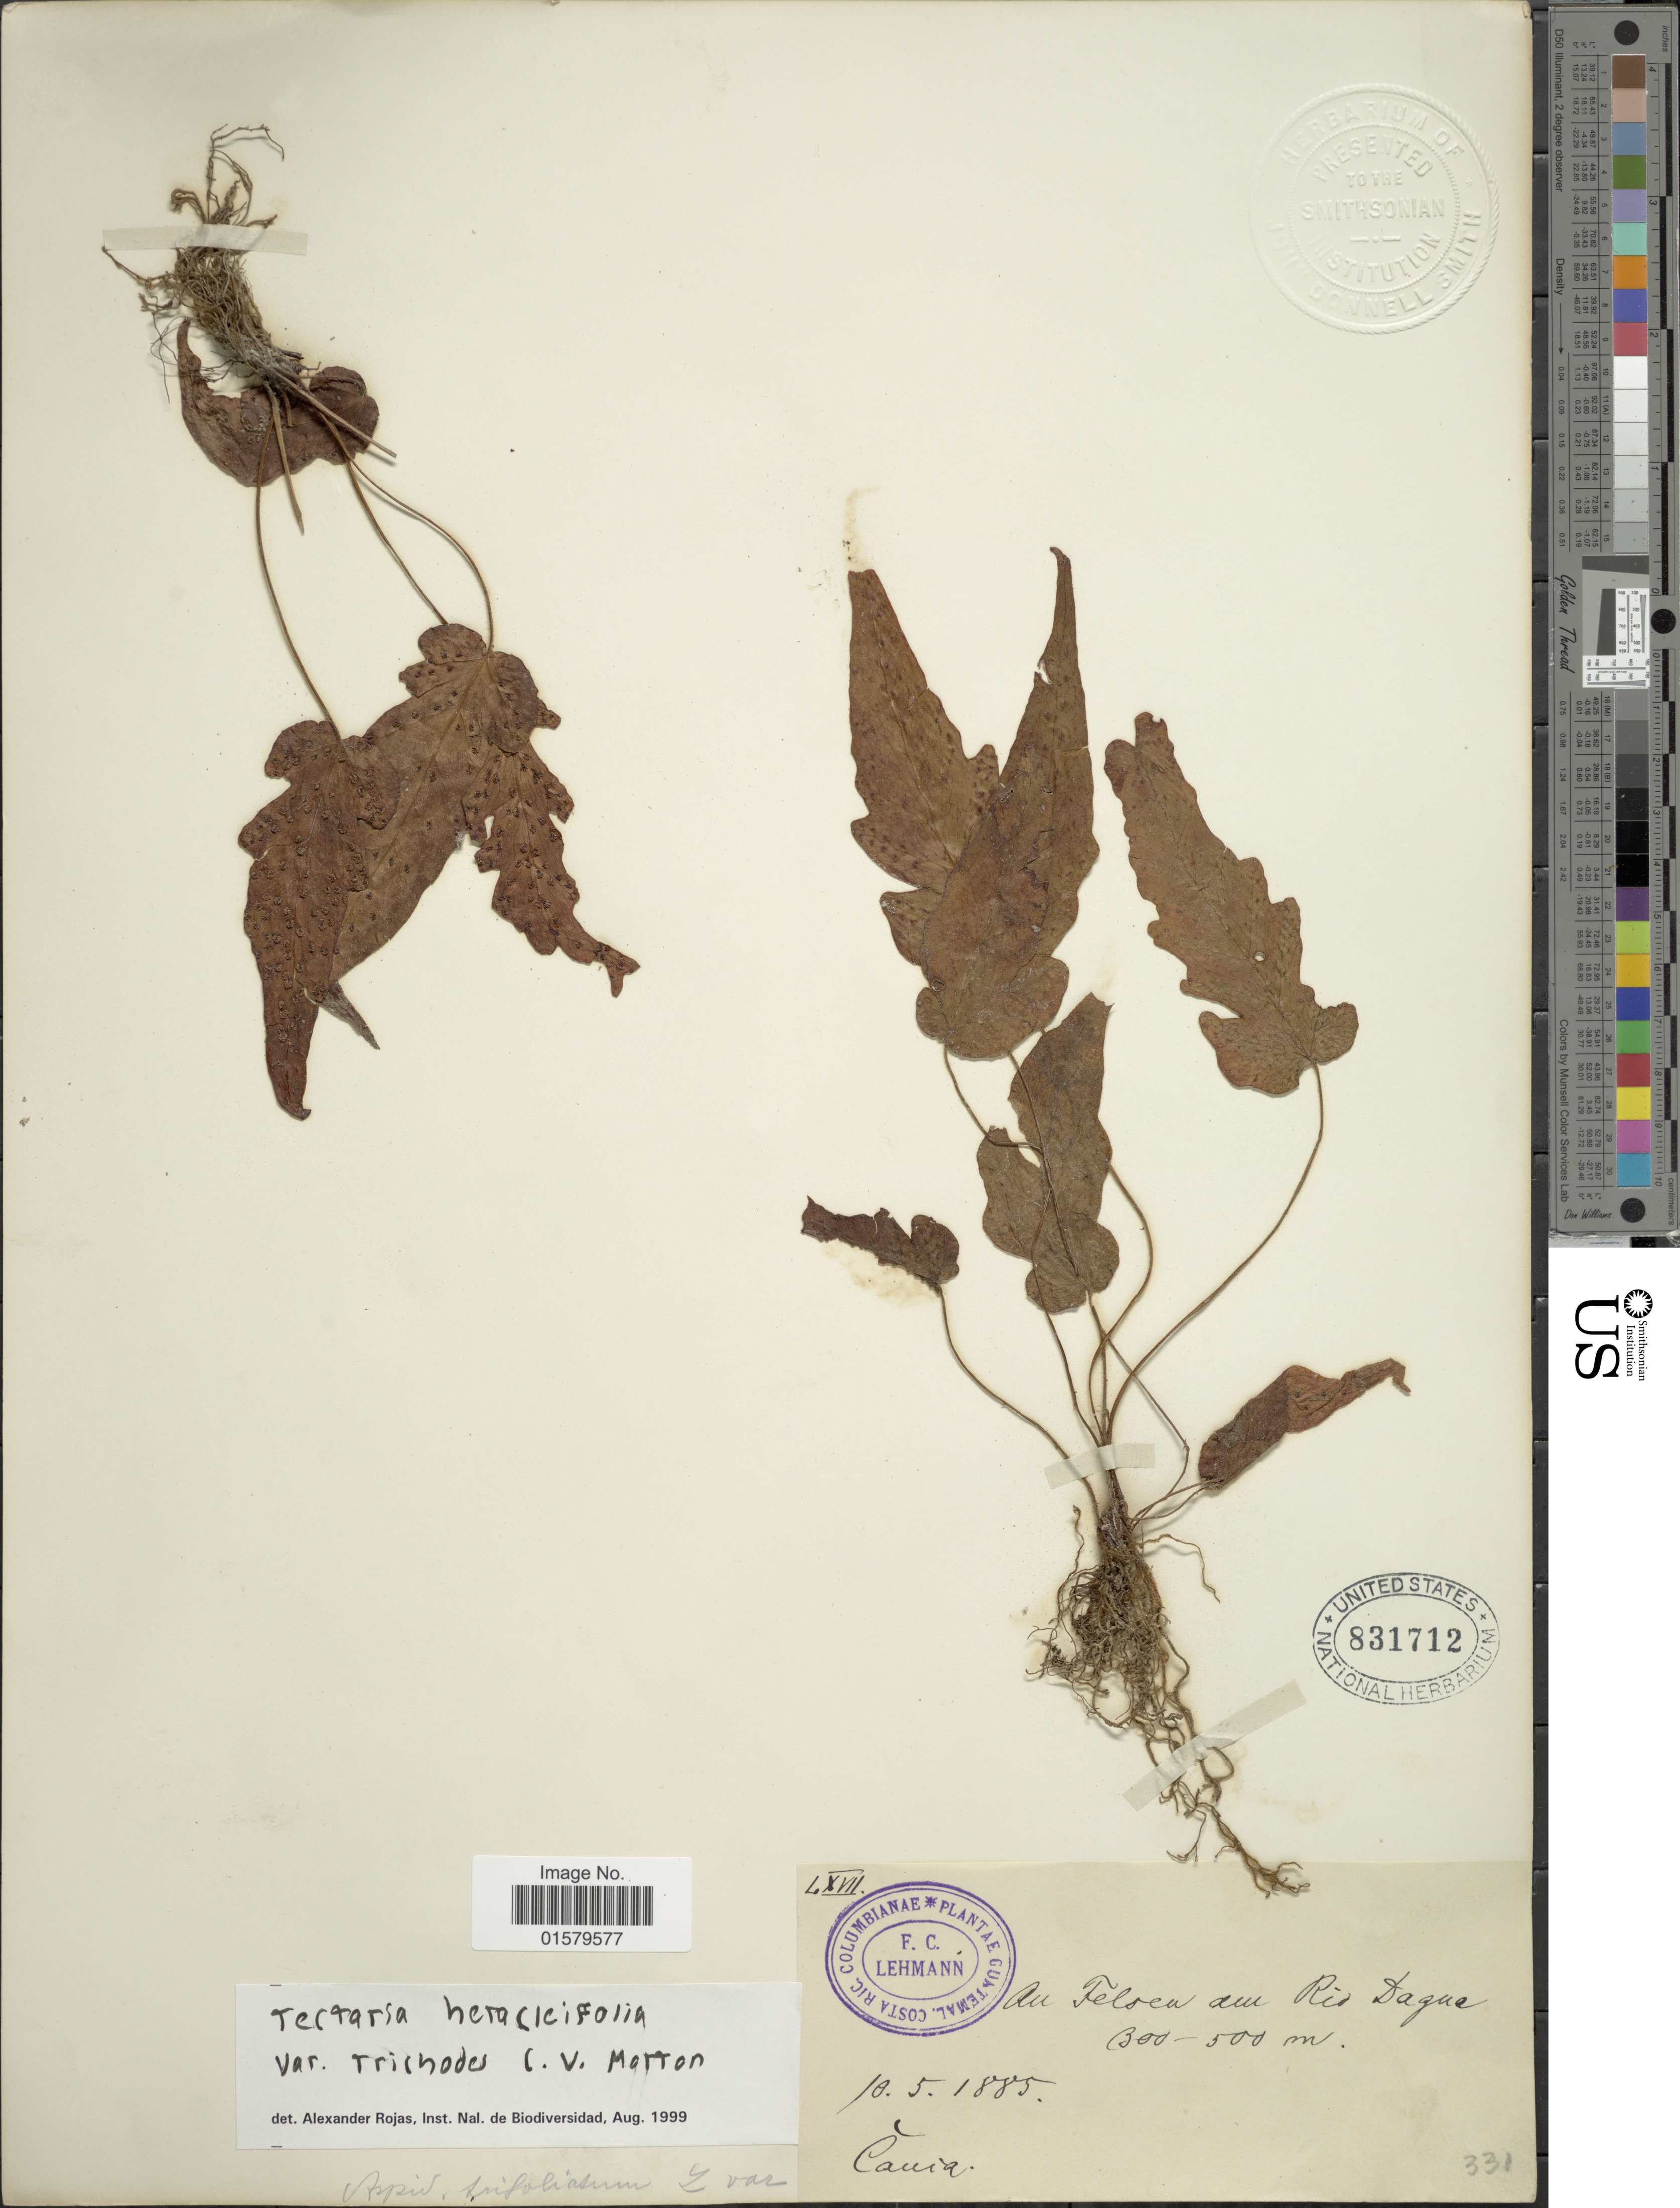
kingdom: Plantae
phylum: Tracheophyta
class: Polypodiopsida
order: Polypodiales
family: Tectariaceae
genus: Tectaria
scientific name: Tectaria heracleifolia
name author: (Willd.) Underw.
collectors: F. C. Lehmann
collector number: LXVII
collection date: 1885-05-10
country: Colombia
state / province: Valle del Cauca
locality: Auf Felsen am Río Dagua (on rocks of river Dagua)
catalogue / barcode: US 831712